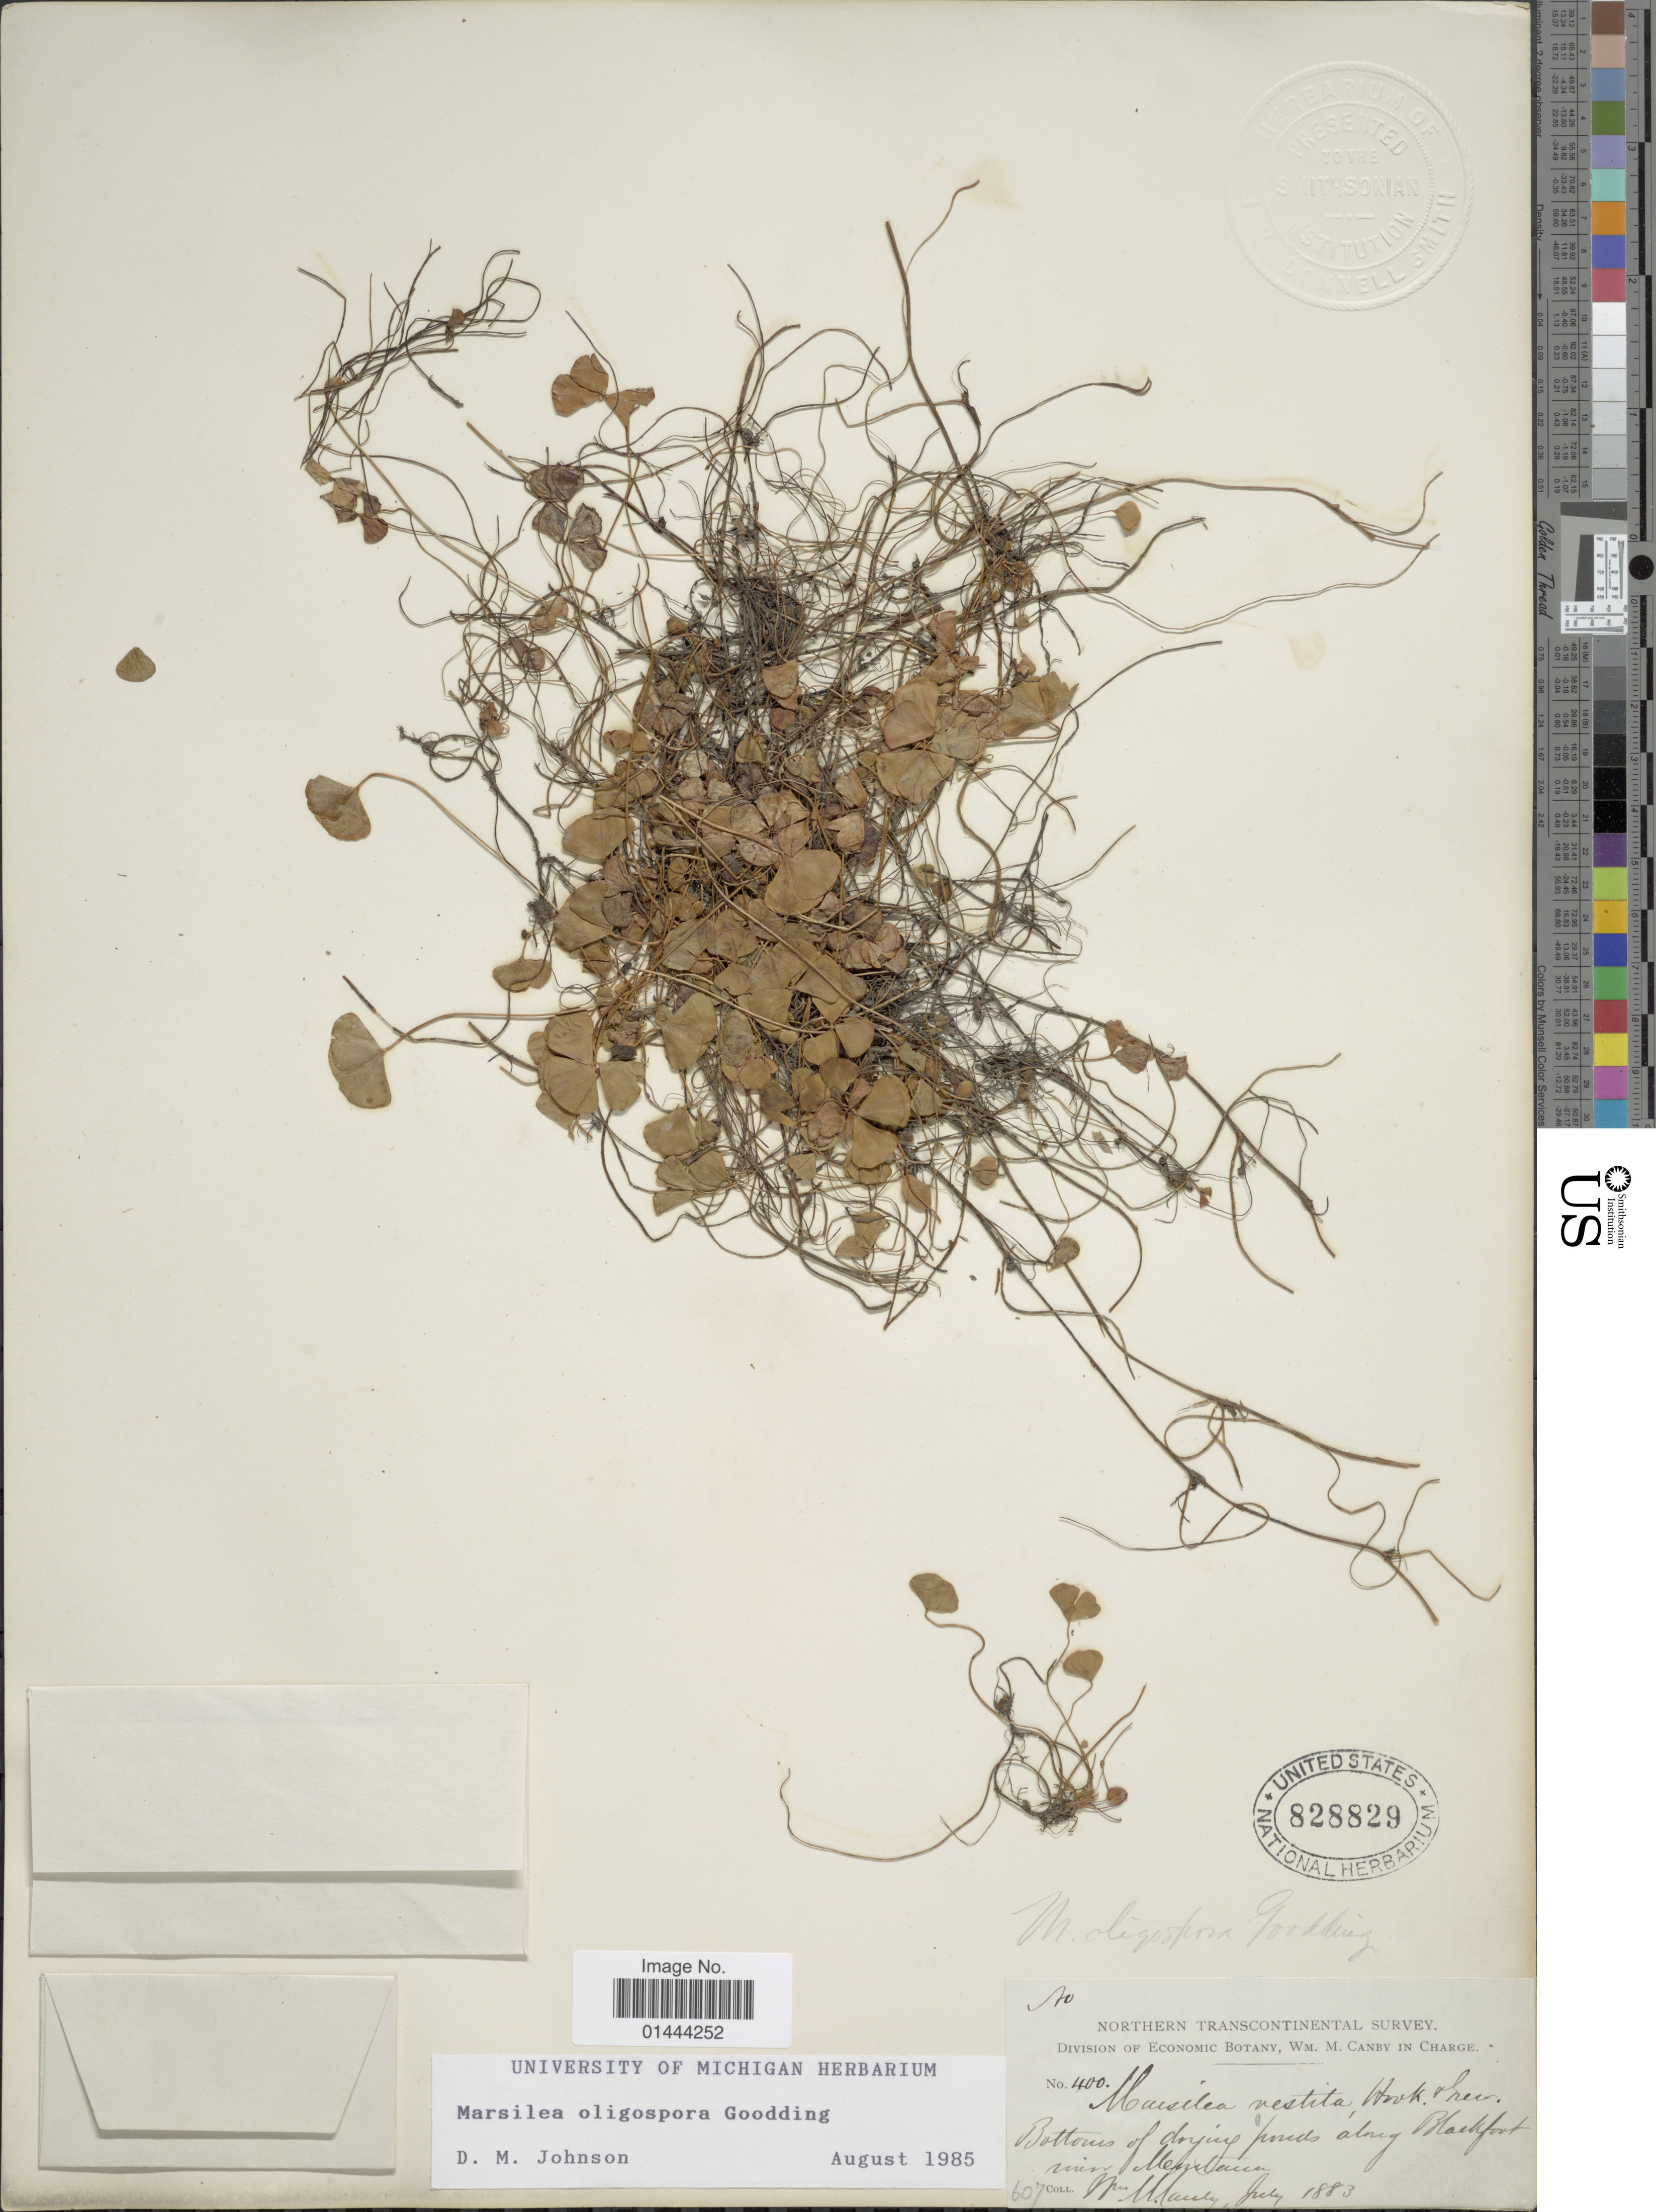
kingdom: Plantae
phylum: Tracheophyta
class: Polypodiopsida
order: Salviniales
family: Marsileaceae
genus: Marsilea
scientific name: Marsilea oligospora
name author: Goodd.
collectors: W. M. Canby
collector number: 607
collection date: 1883-07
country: United States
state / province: Montana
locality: Bottoms of drying ponds along Blackfoot river Montana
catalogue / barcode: US 828829